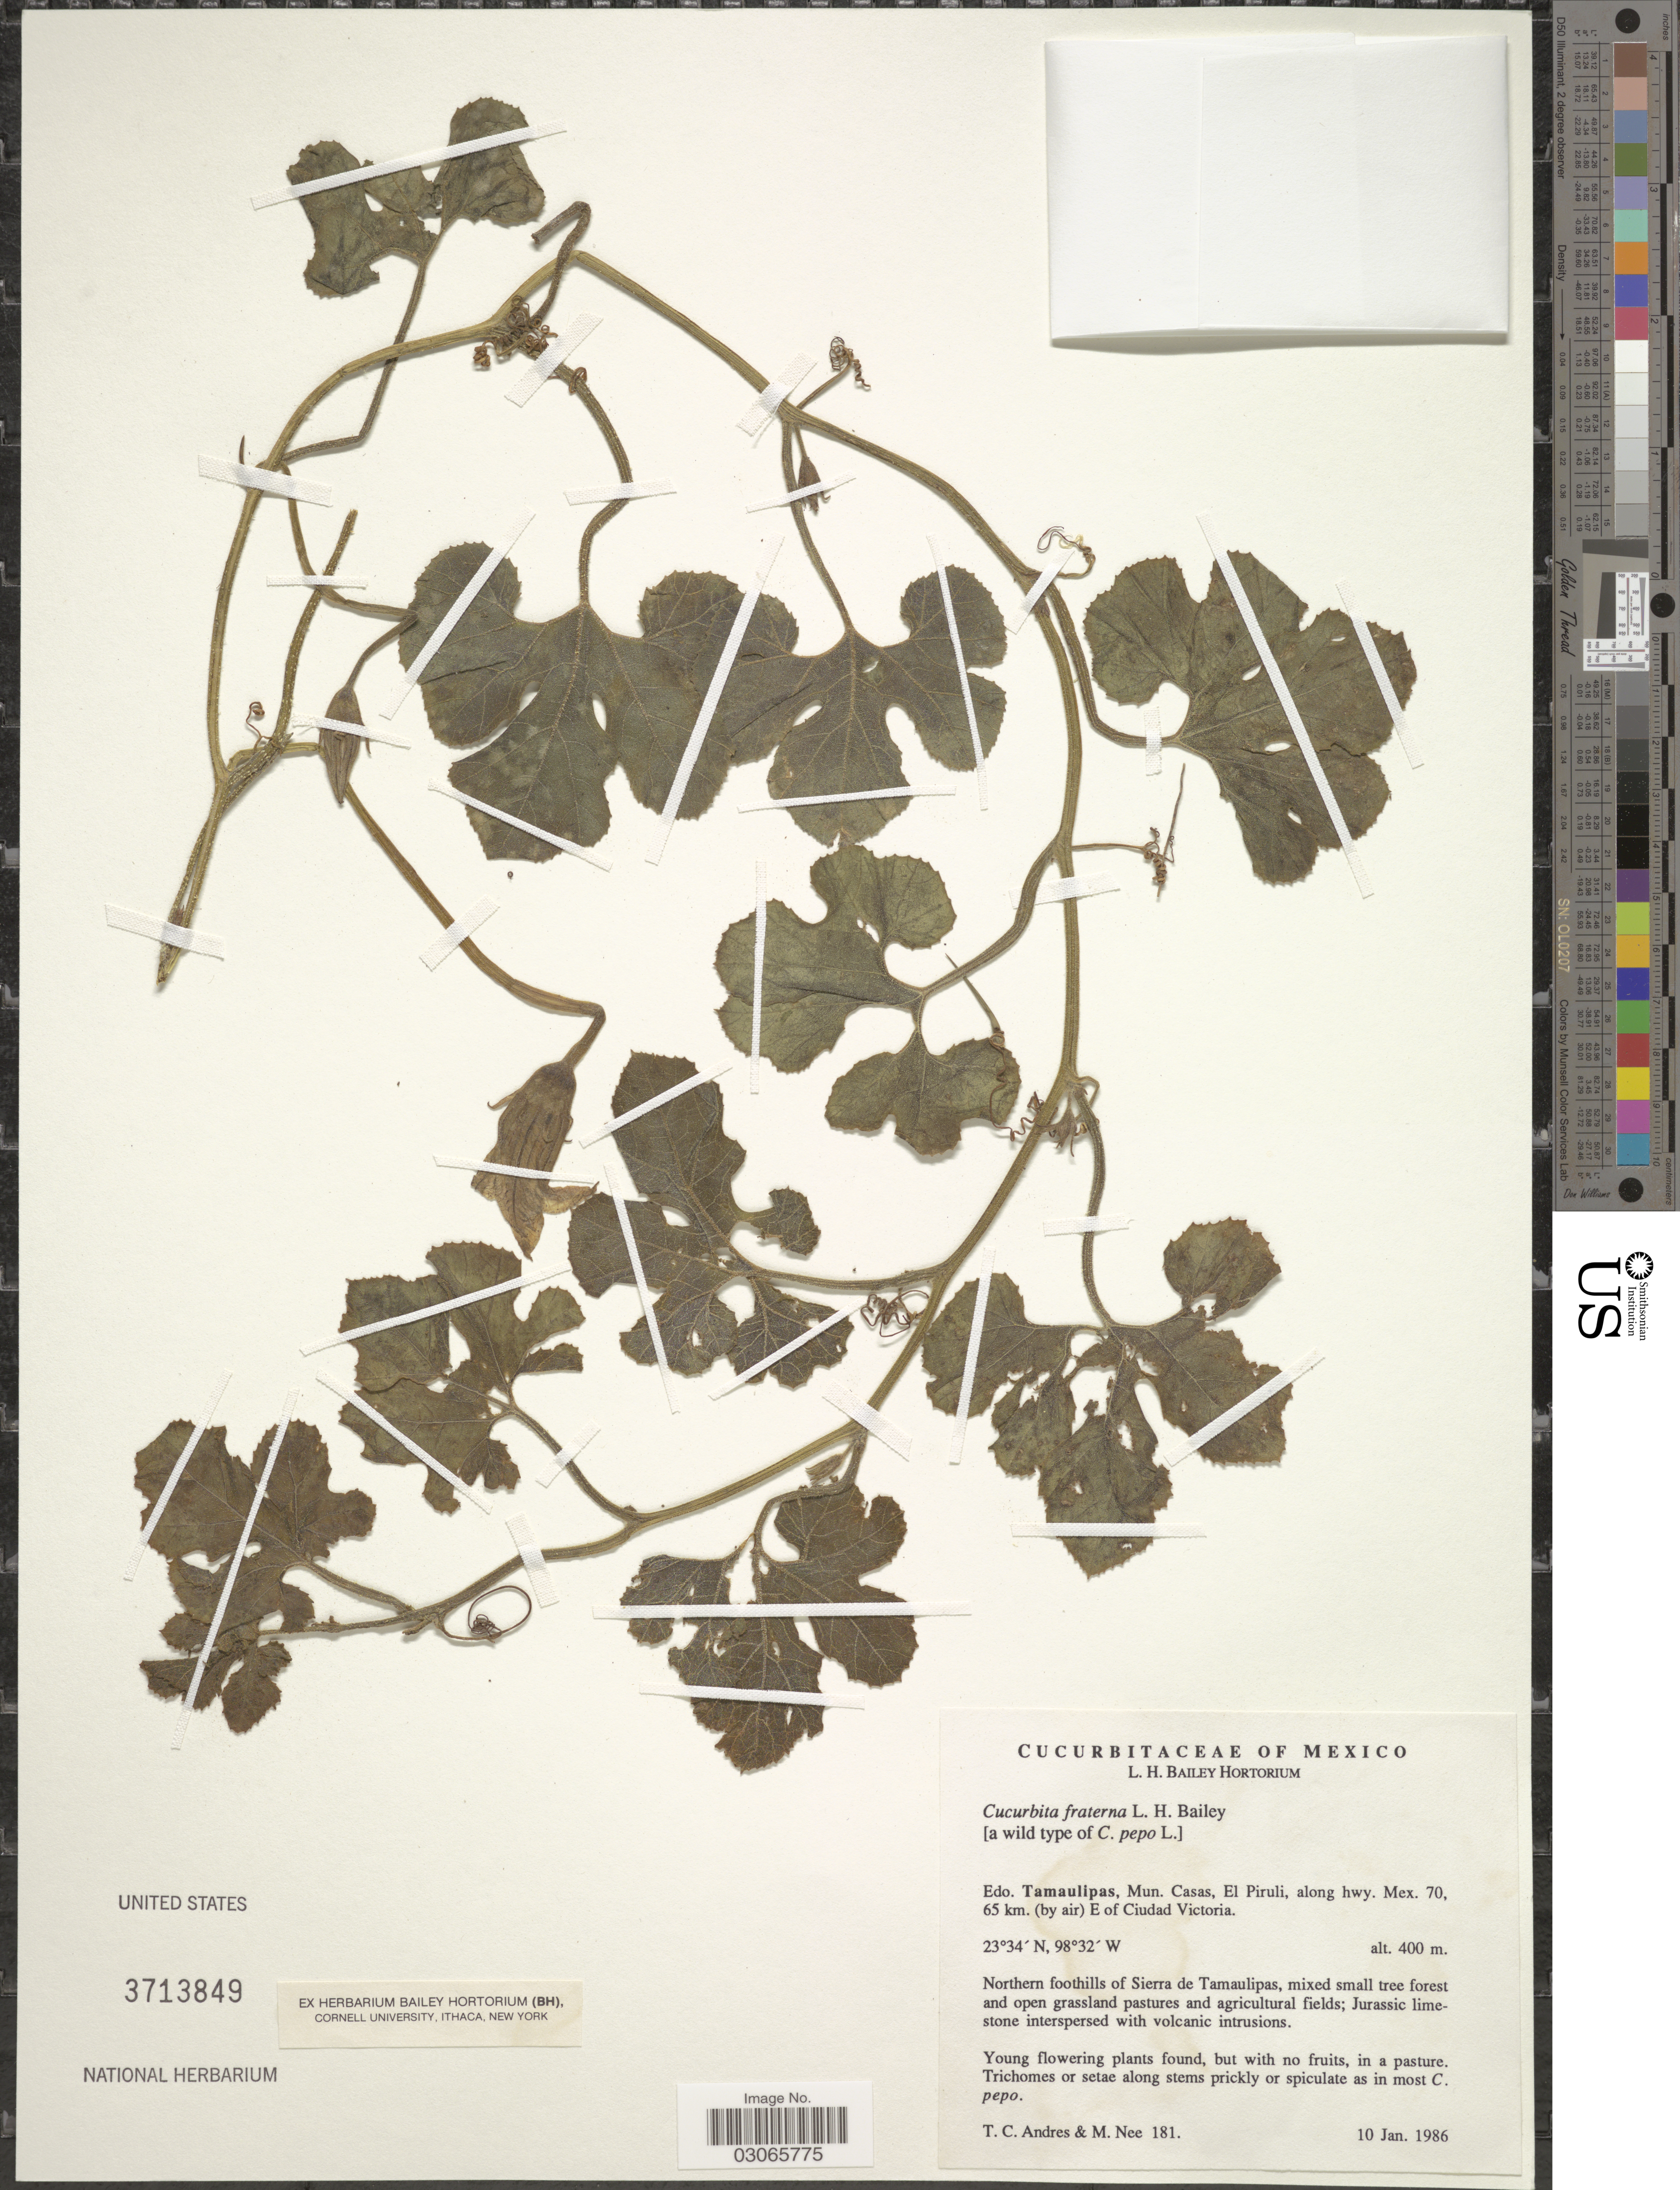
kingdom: Plantae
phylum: Tracheophyta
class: Magnoliopsida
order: Cucurbitales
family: Cucurbitaceae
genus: Cucurbita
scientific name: Cucurbita fraterna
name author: L.H. Bailey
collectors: T. C. Andres & M. Nee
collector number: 181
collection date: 1986-01-10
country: Mexico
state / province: Tamaulipas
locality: Mun. Casas, El Piruli, along hwy. Mex. 70, 65 km. (by air) E of Ciudad Victoria. Northern foothills of Sierra de Tamaulipas.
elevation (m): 400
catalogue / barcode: US 3713849